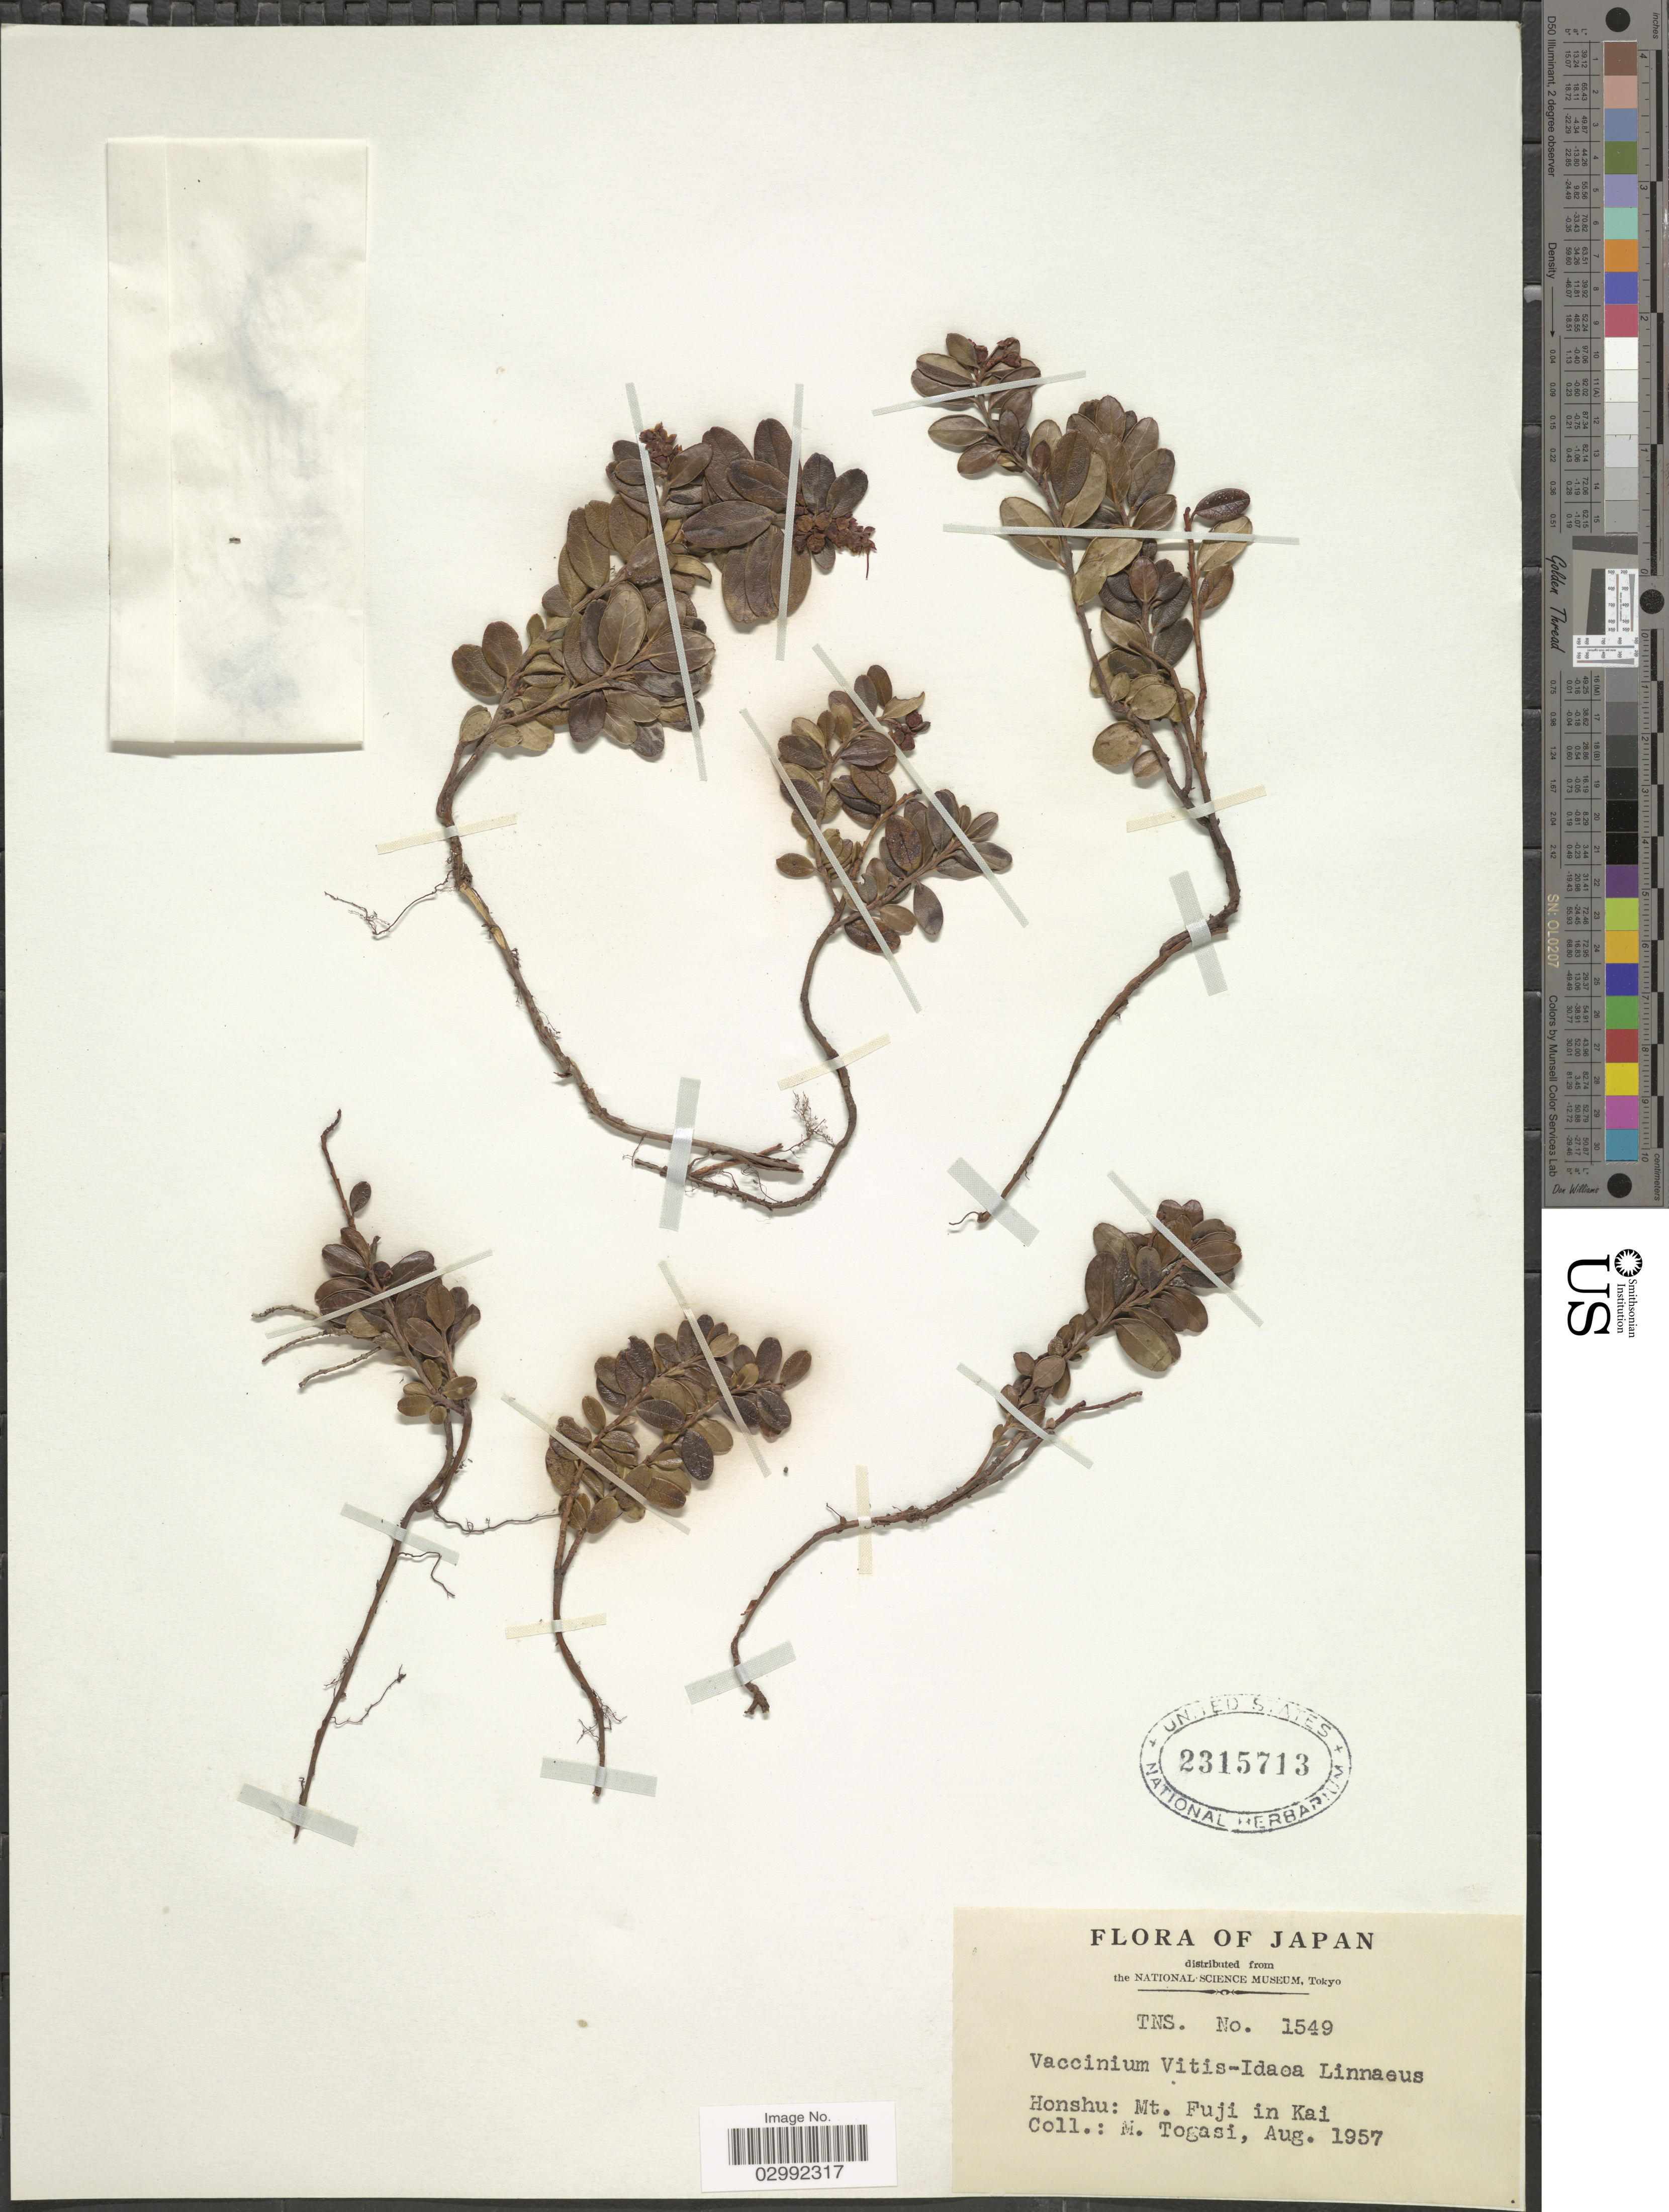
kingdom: Plantae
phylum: Tracheophyta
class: Magnoliopsida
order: Ericales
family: Ericaceae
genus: Vaccinium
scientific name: Vaccinium vitis-idaea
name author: L.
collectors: M. Togasi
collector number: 1549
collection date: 1957-08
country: Japan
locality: Honshu: Mt. Fuji in Kai.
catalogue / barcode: US 2315713